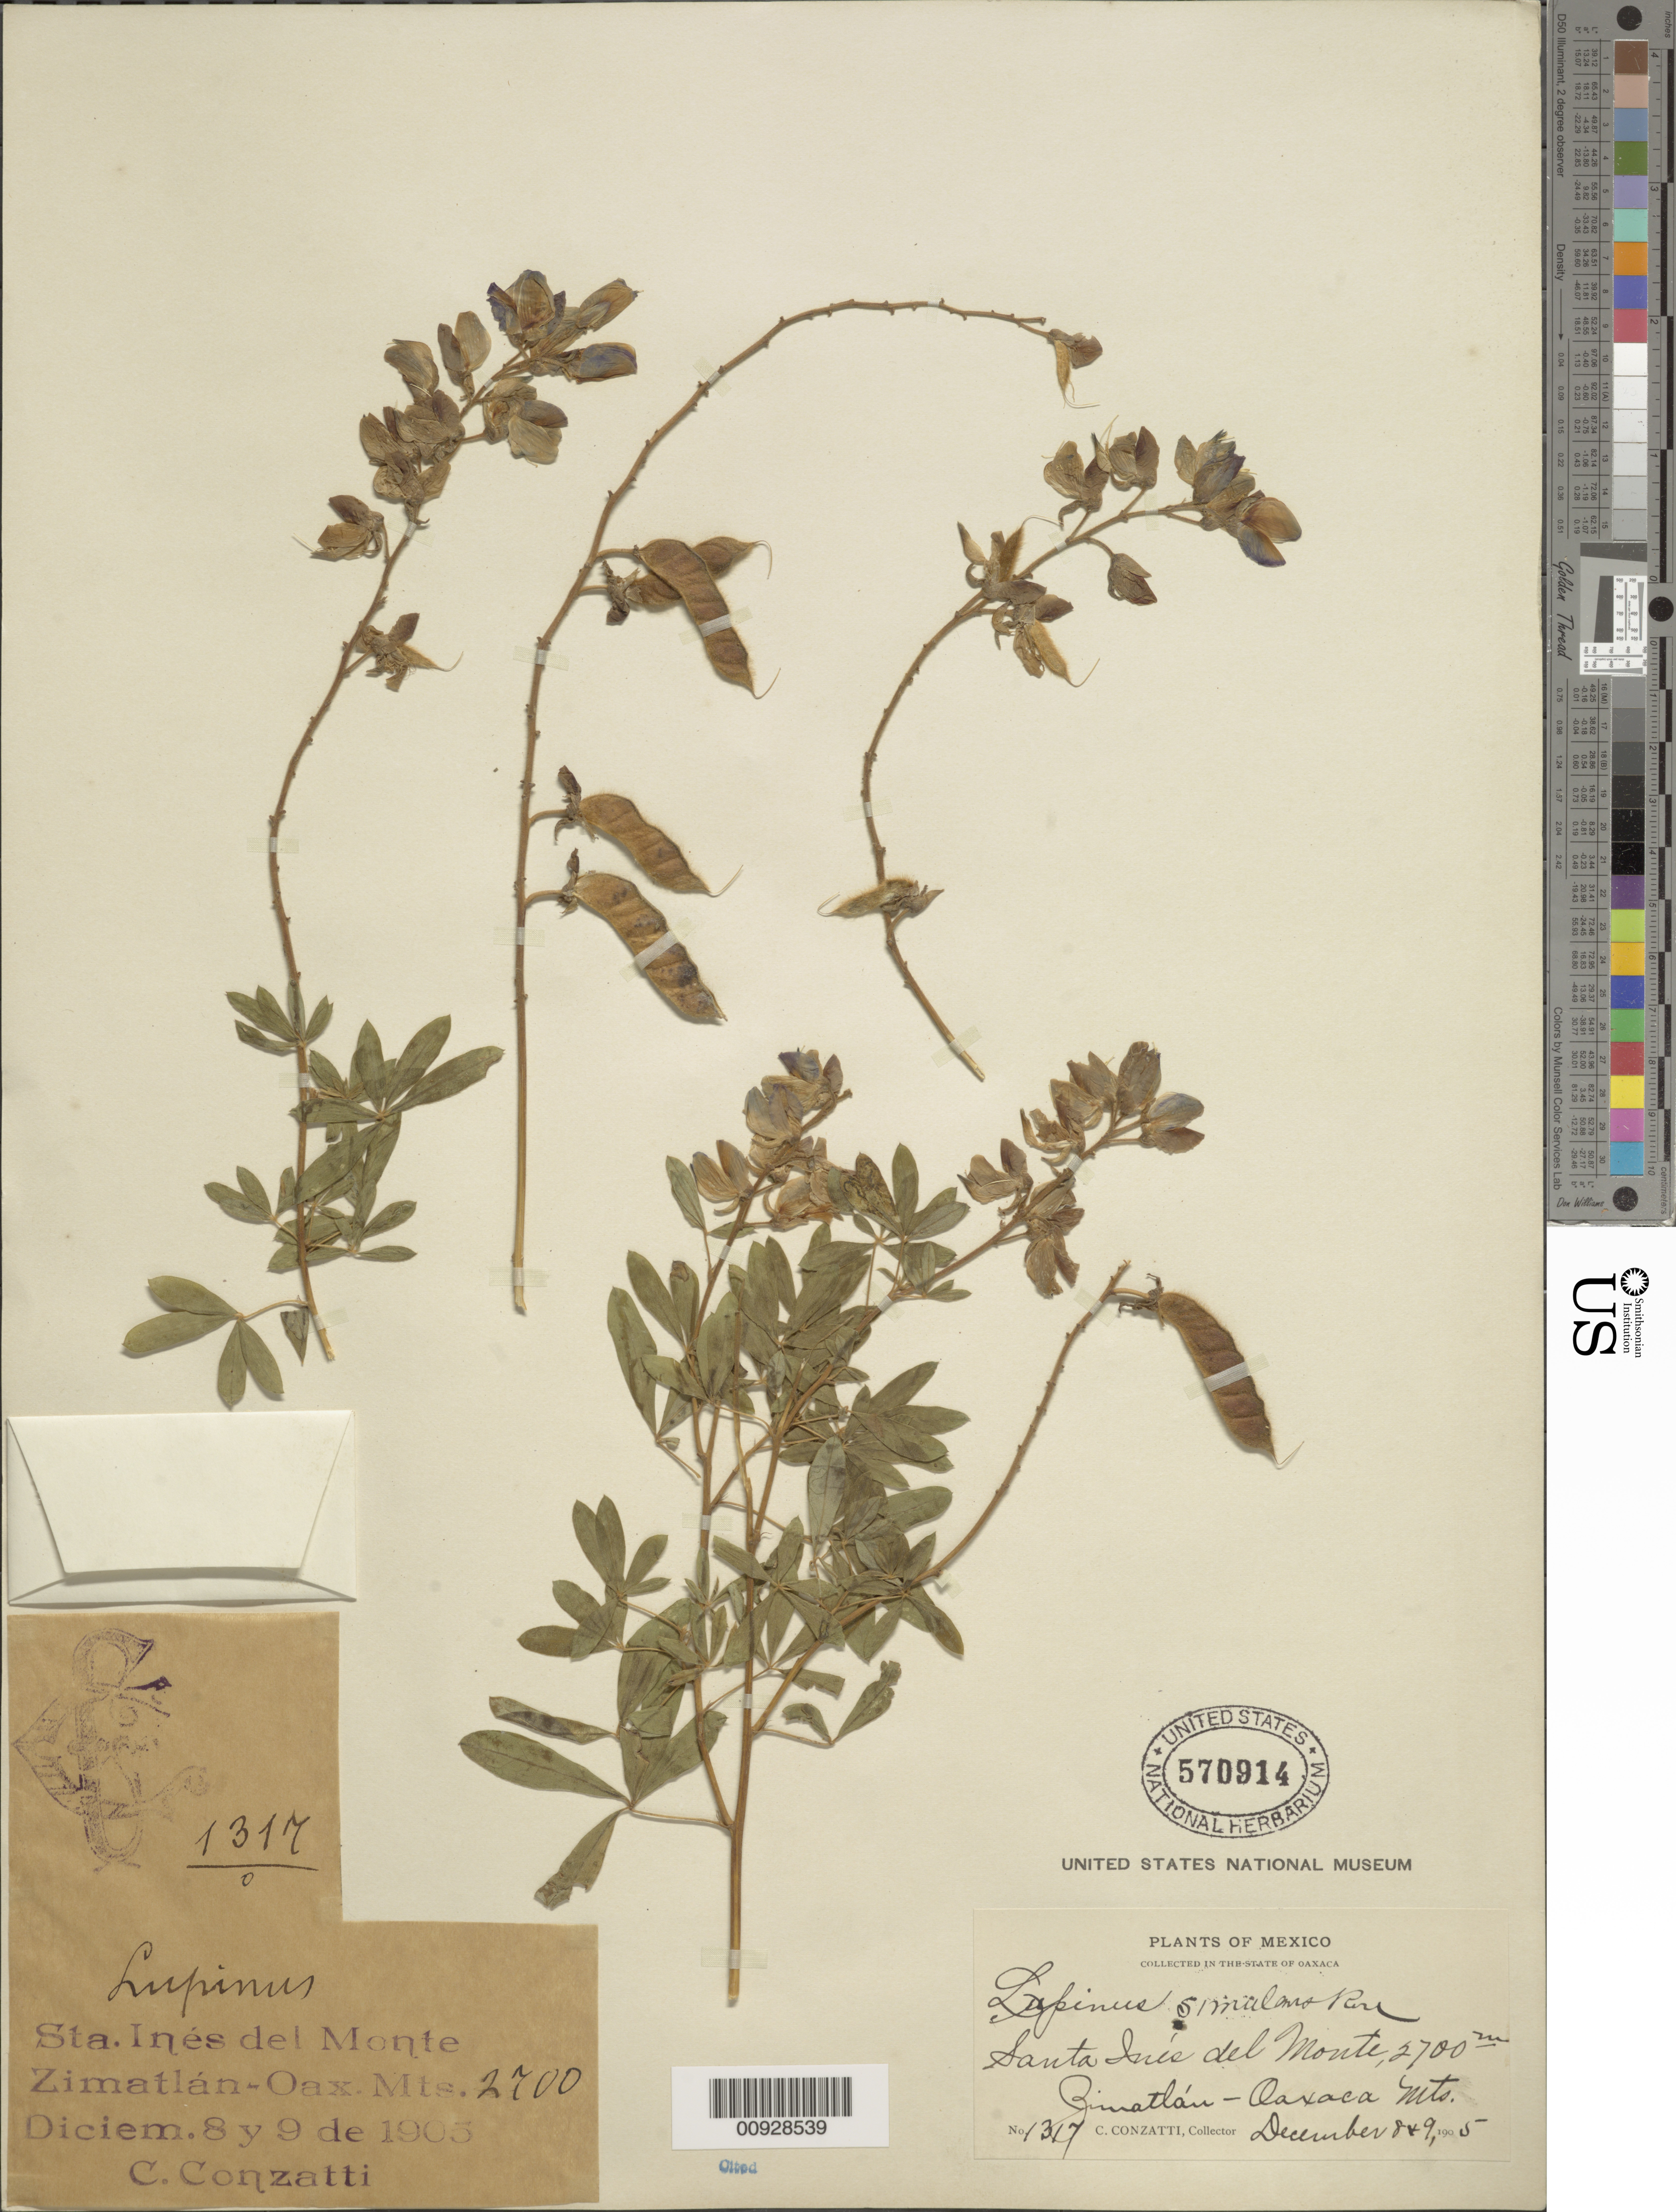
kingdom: Plantae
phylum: Tracheophyta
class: Magnoliopsida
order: Fabales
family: Fabaceae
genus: Lupinus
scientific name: Lupinus simulans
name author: Rose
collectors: C. Conzatti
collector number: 1317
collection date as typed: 08 Dec 1905 to 09 Dec 1905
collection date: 1905-12-08/1905-12-09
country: Mexico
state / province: Oaxaca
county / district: Zimatlán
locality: Santa Inés del Monte.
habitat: Mountains.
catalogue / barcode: US 570914